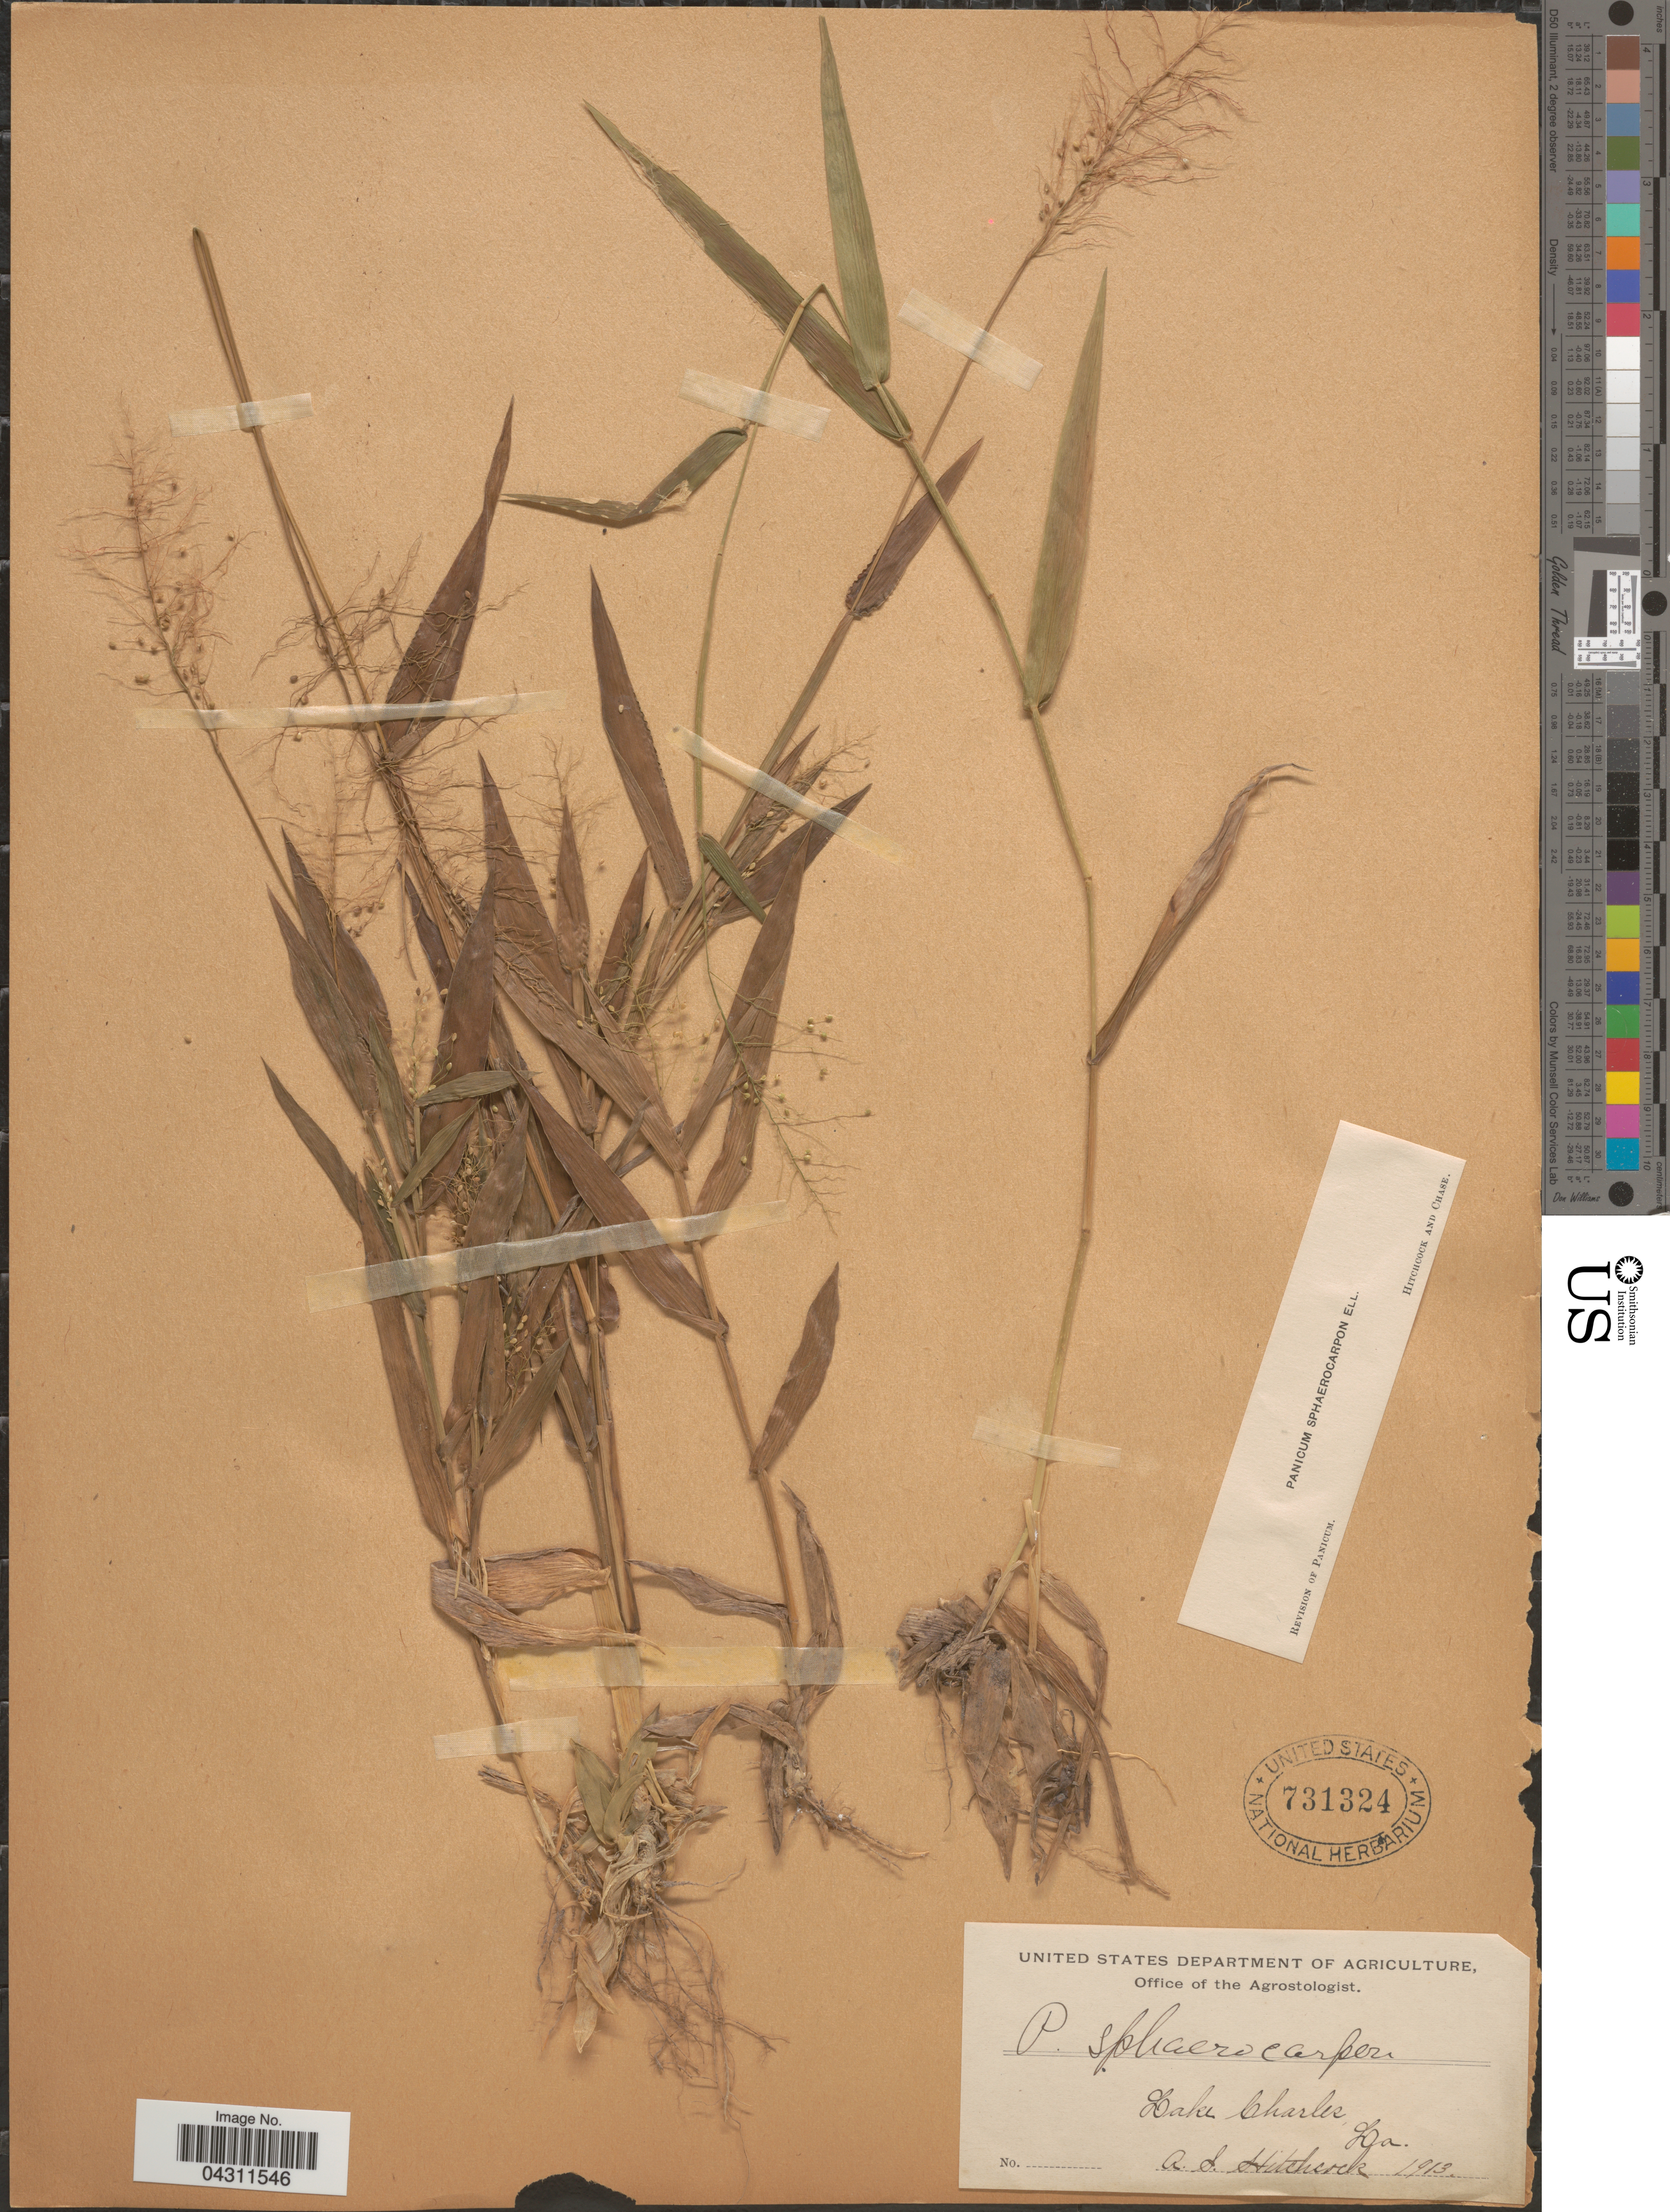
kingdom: Plantae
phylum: Tracheophyta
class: Liliopsida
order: Poales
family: Poaceae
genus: Dichanthelium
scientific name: Dichanthelium sphaerocarpon var. sphaerocarpon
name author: (Elliott) Gould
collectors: A. S. Hitchcock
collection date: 1913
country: United States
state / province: Louisiana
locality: Lake Charles.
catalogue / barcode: US 731324